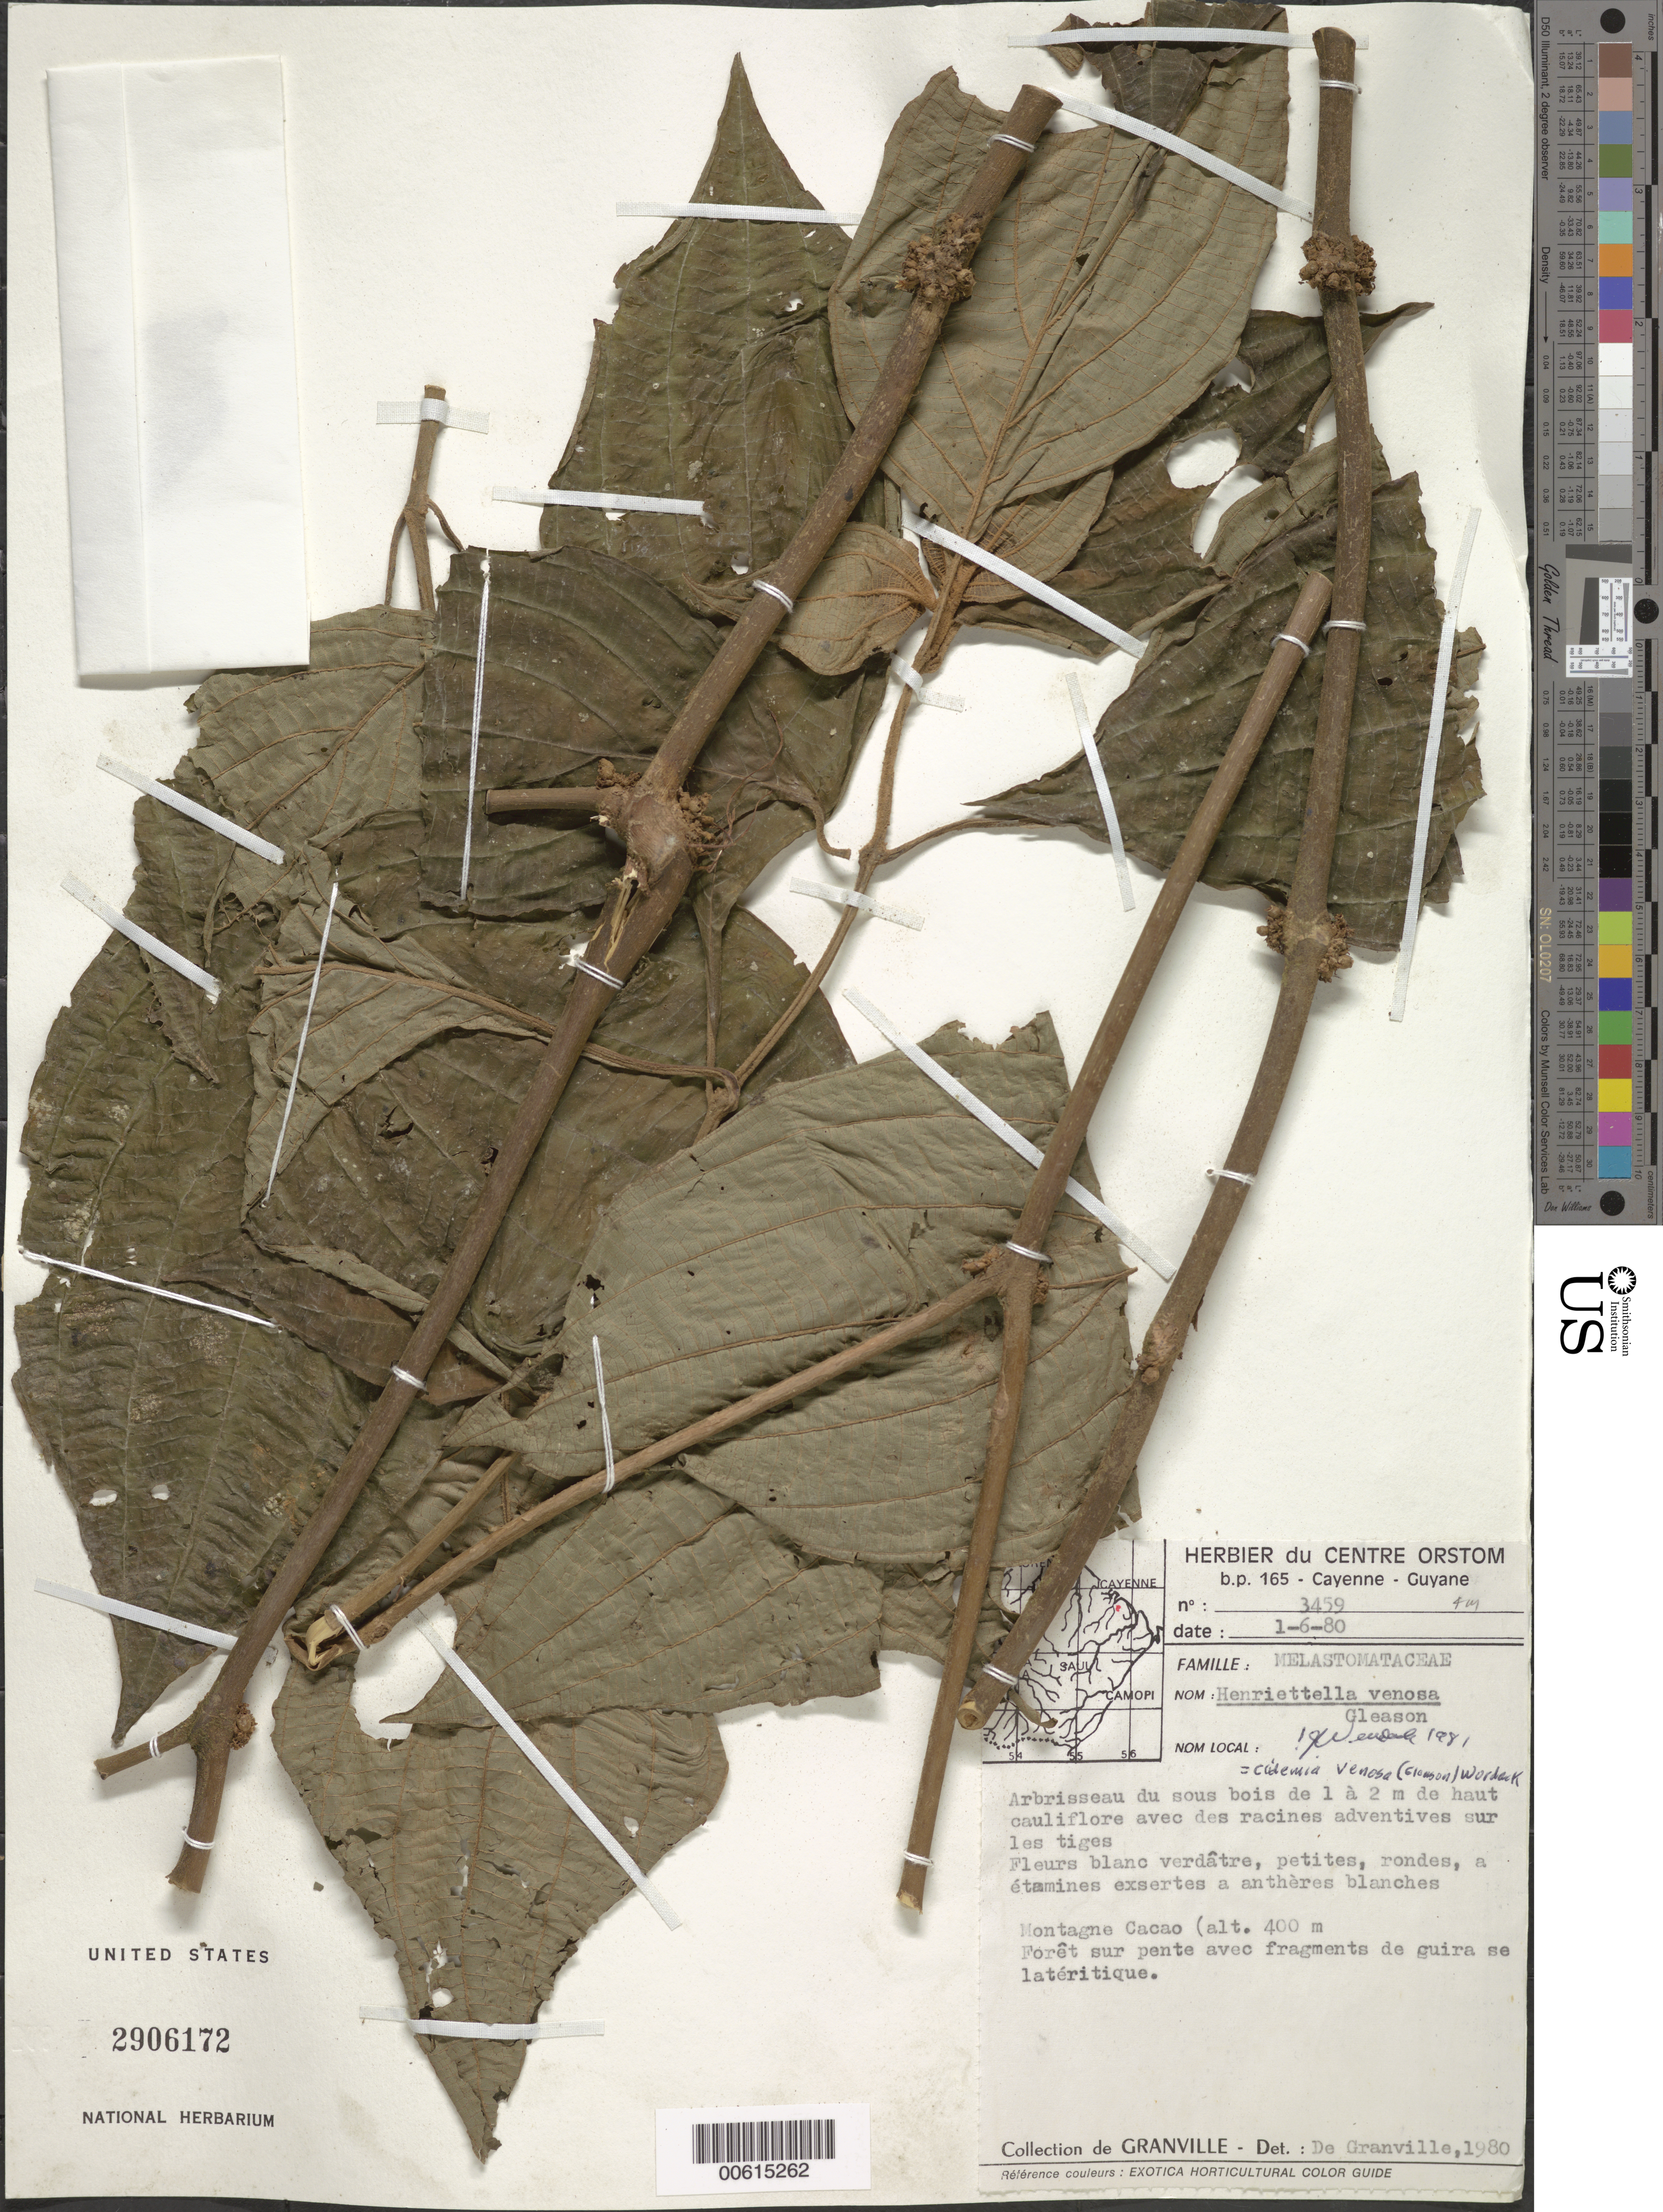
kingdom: Plantae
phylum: Tracheophyta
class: Magnoliopsida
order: Myrtales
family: Melastomataceae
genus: Clidemia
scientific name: Clidemia venosa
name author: (Gleason) Wurdack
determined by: Wurdack, John J., (US), US (UNITED STATES)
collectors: J.-J. de Granville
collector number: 3459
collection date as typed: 1-Jun-80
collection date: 1980-06-01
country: French Guiana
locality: Montagne Cacao, Bassin de la Comté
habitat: Forêt sur pente avec fragments de cuirasse latéritique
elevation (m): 400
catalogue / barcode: US 2906172